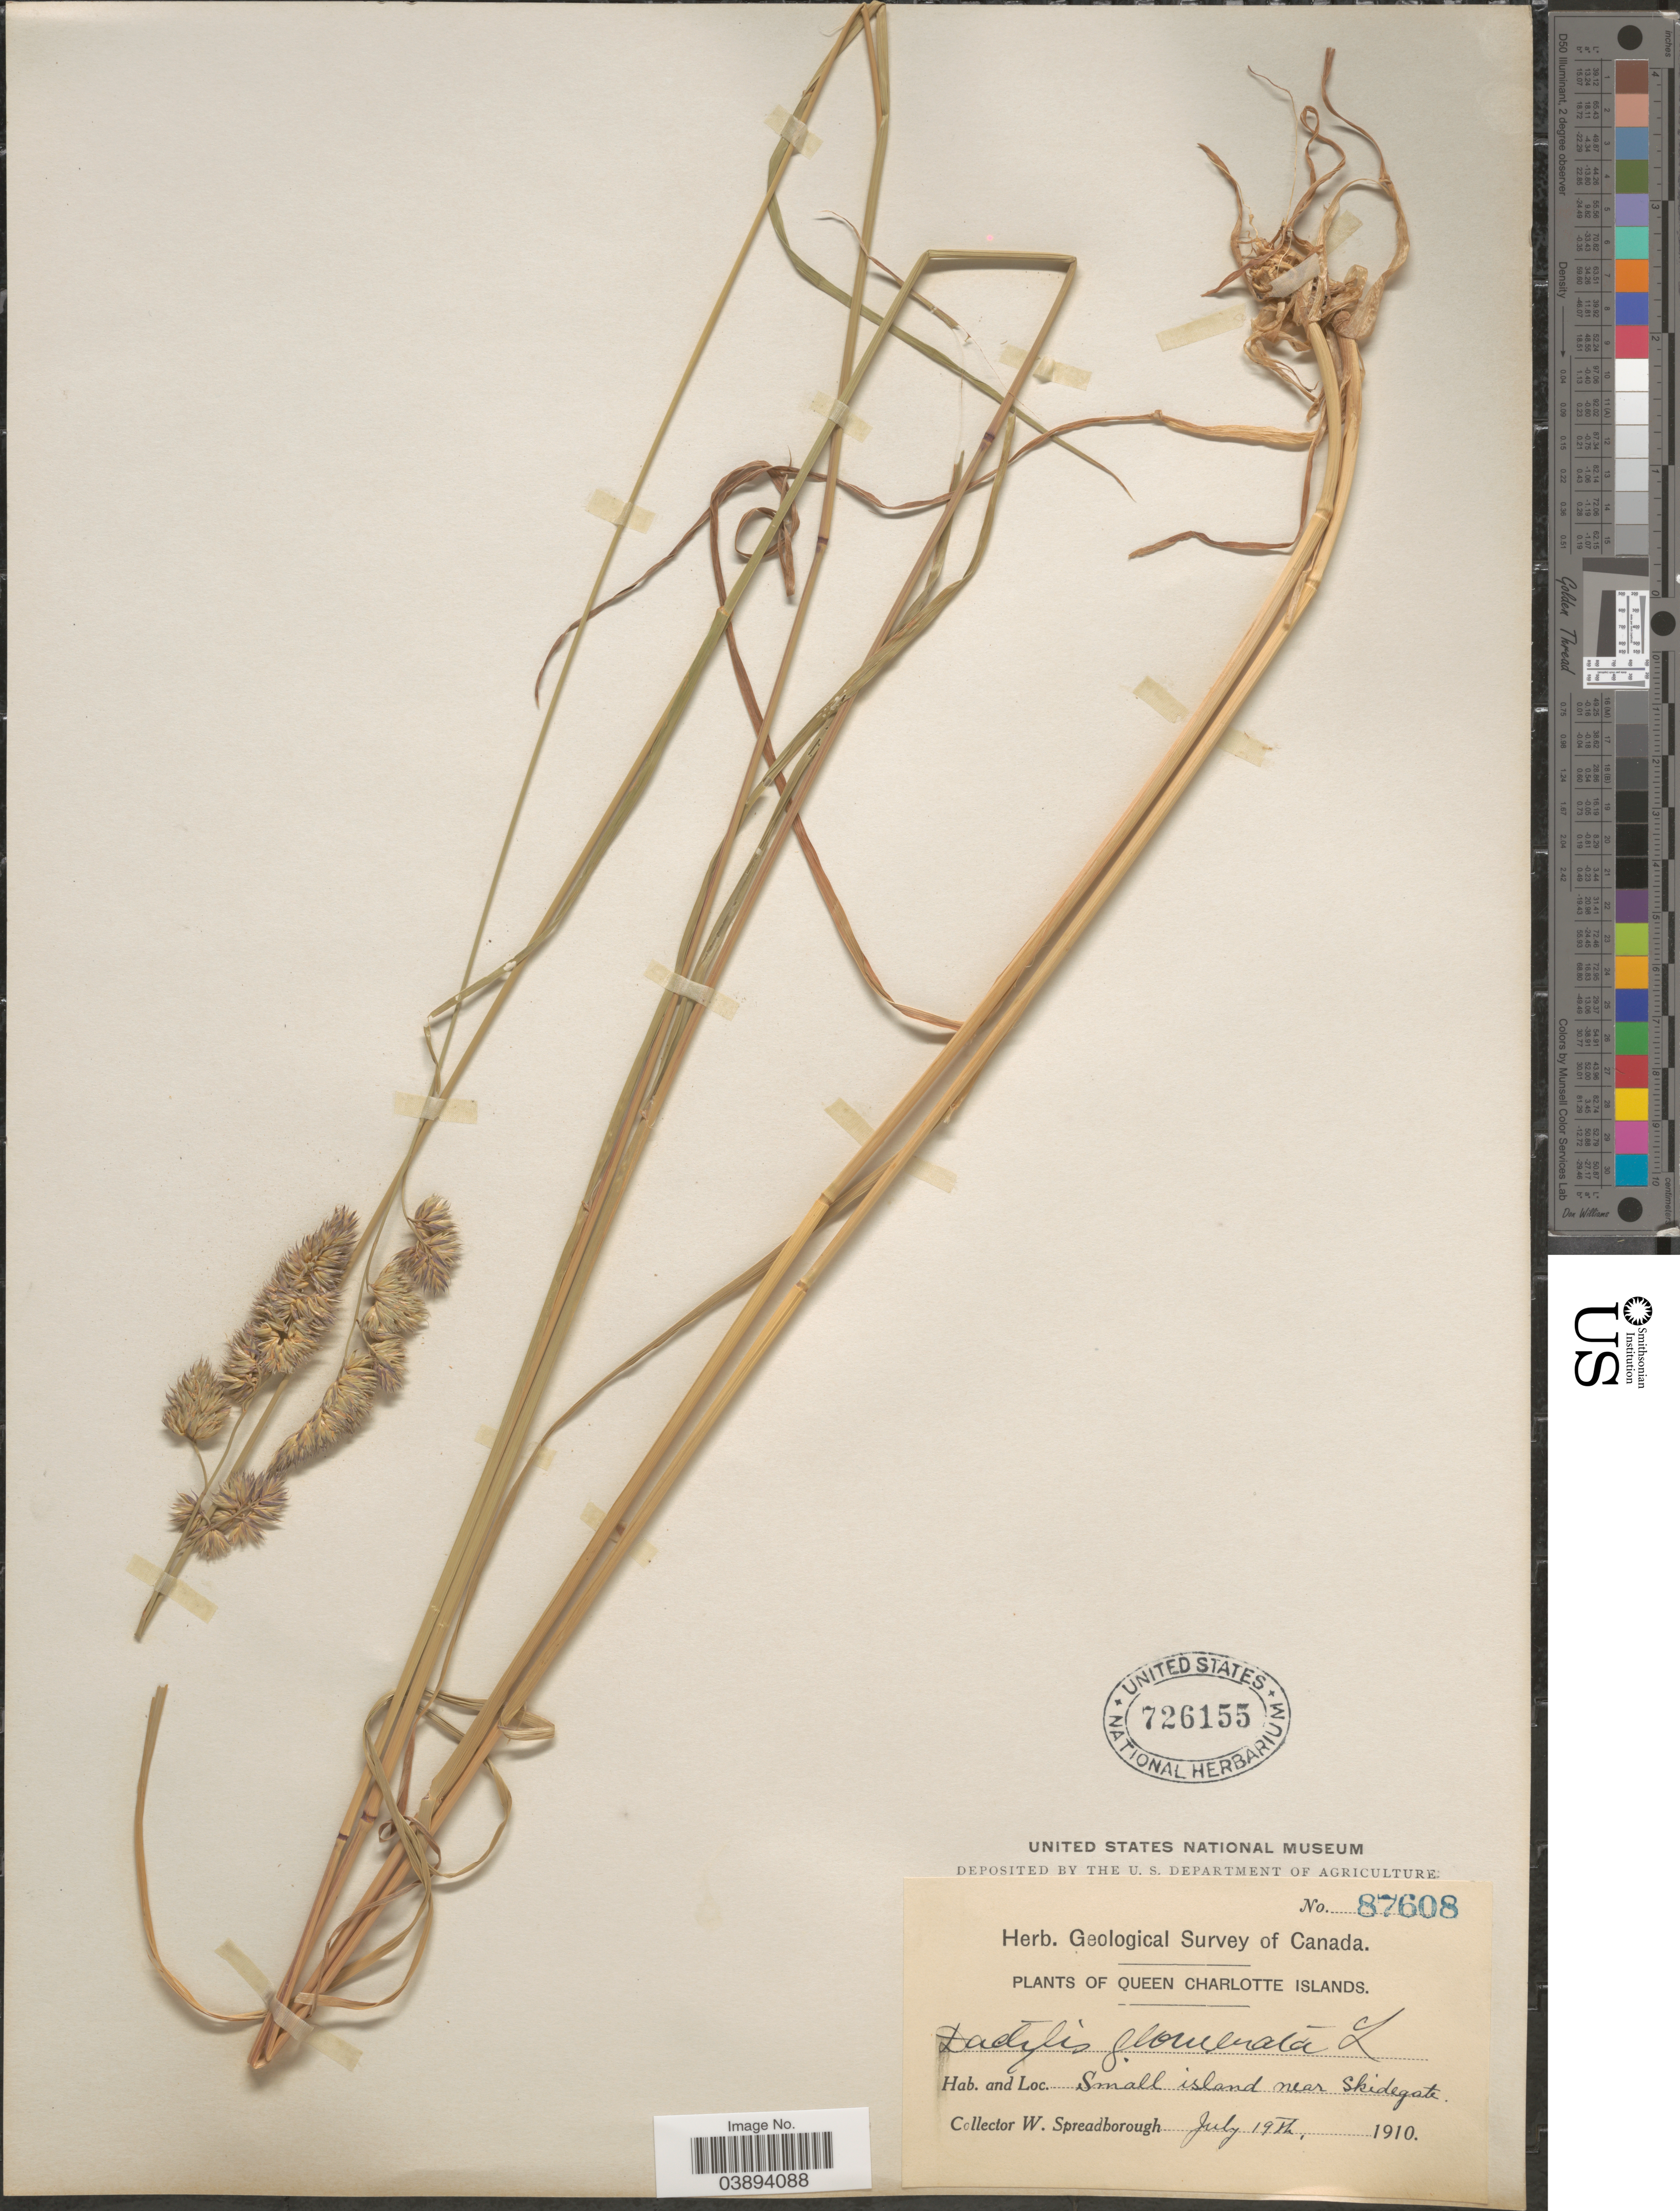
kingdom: Plantae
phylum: Tracheophyta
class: Liliopsida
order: Poales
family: Poaceae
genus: Dactylis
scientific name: Dactylis glomerata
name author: L.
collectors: W. Spreadborough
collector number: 87608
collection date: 1910-07-19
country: Canada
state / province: British Columbia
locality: Queen Charlotte Islands. Small island near Skidegate.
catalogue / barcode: US 726155